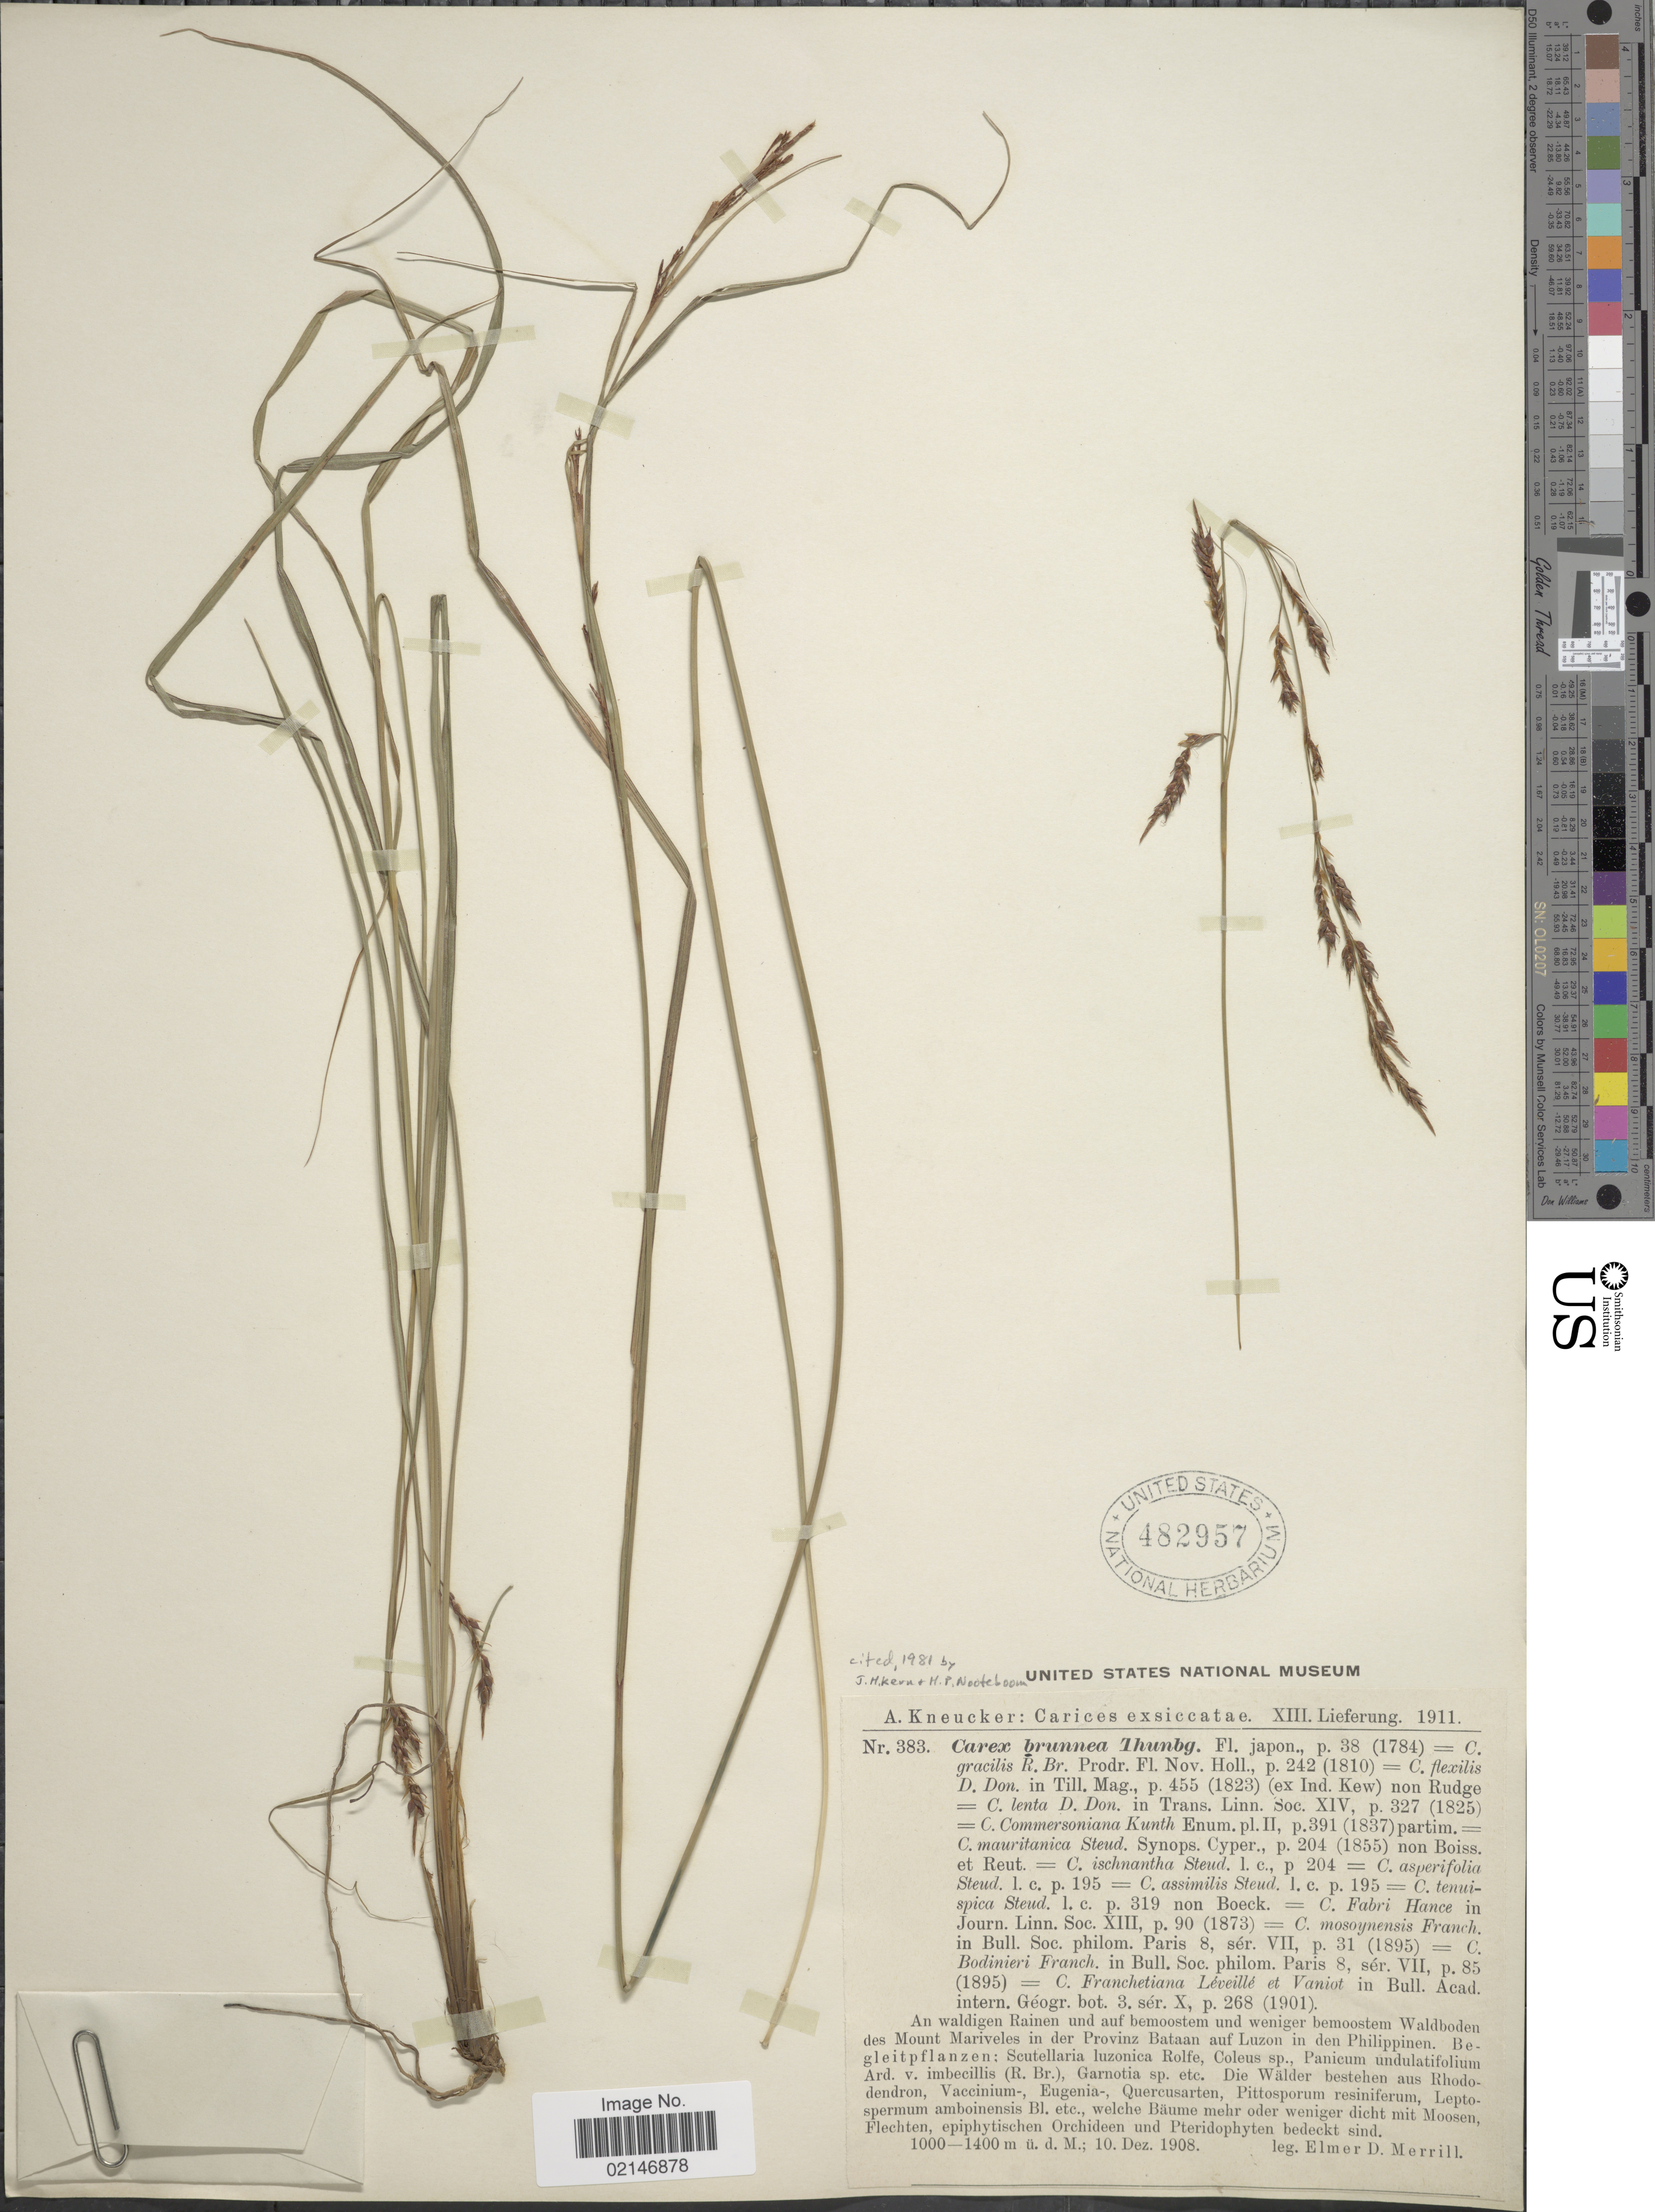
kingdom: Plantae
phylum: Tracheophyta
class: Liliopsida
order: Poales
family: Cyperaceae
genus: Carex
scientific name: Carex brunnea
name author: Thunb.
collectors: E. D. Merrill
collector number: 383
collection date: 1908-12-10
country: Philippines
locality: Carices, An waldigen Rainen und auf bemoostem und weniger bemoostem Waldboden des Mount Mariveles in der Provinz Bataan auf Luzon in den Philippinen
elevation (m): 1000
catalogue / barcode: US 482957